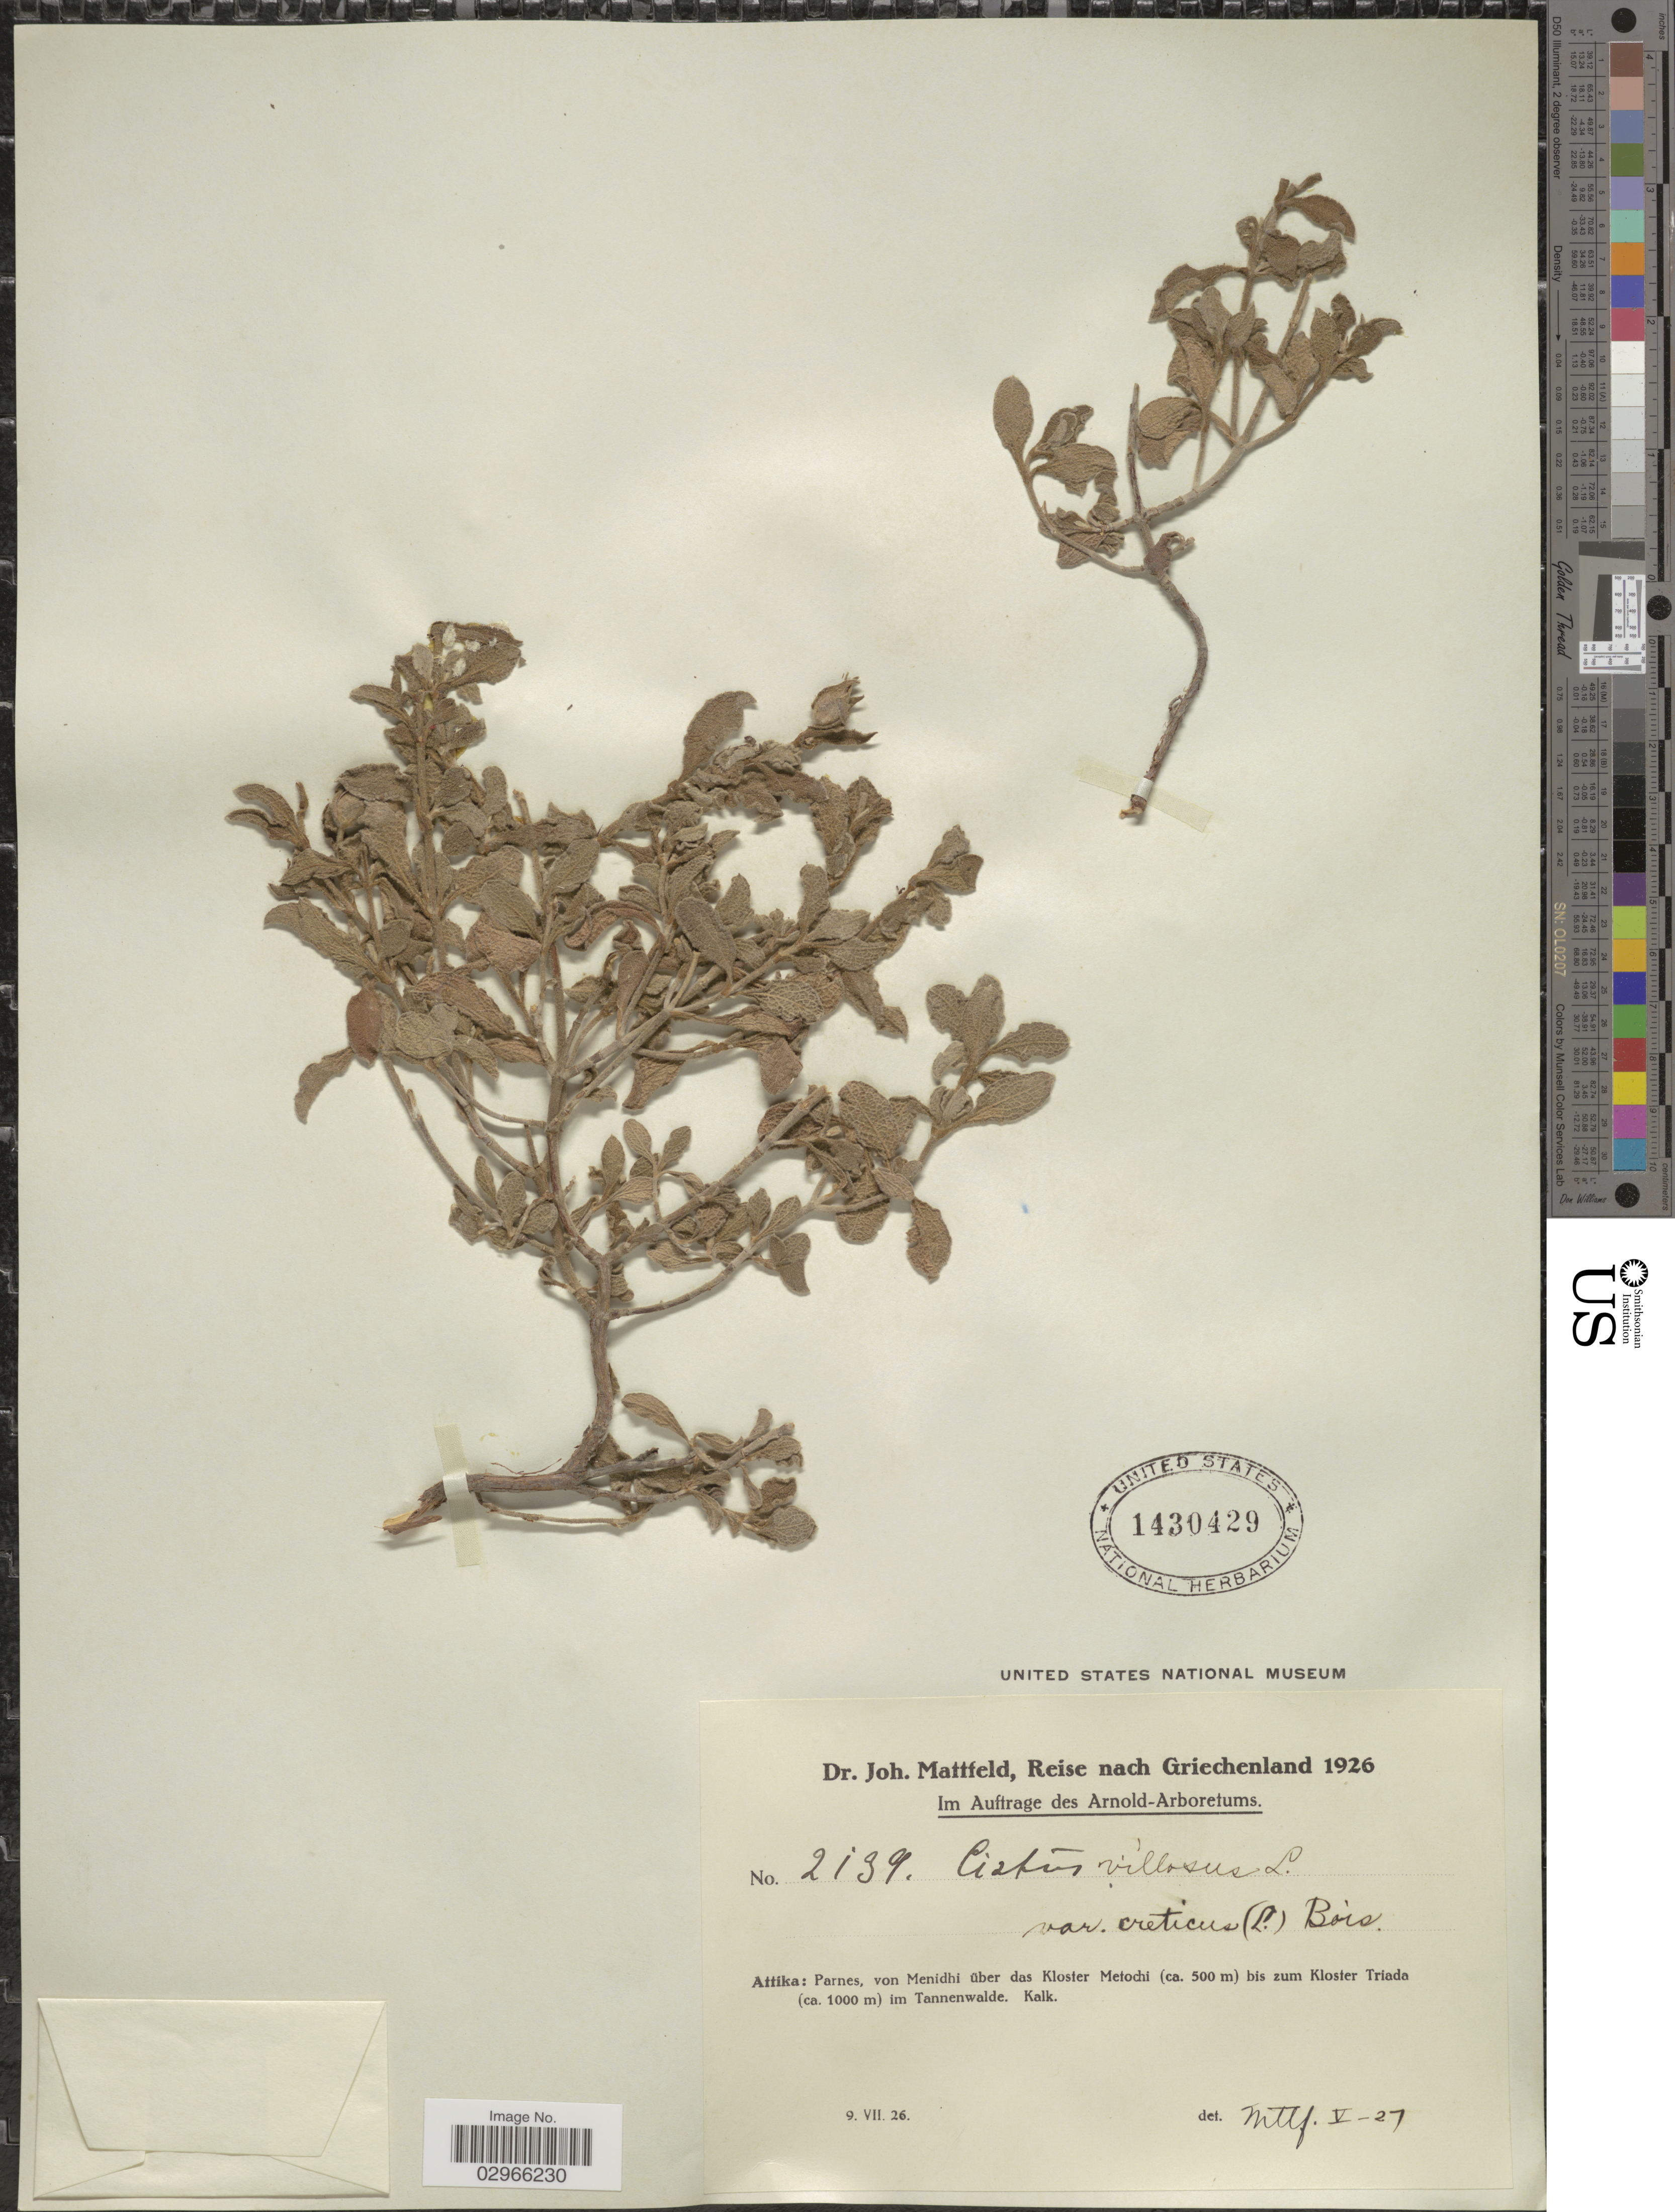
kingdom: Plantae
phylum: Tracheophyta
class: Magnoliopsida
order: Malvales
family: Cistaceae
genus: Cistus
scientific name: Cistus villosus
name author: L.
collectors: J. Mattfeld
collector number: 2139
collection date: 1926-07-09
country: Greece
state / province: Attica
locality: Attika: Parnes, von Menidhi über das Kloster Metochi bis zum Kloster Triada im Tannenwalde. Kalk.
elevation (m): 500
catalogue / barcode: US 1430429